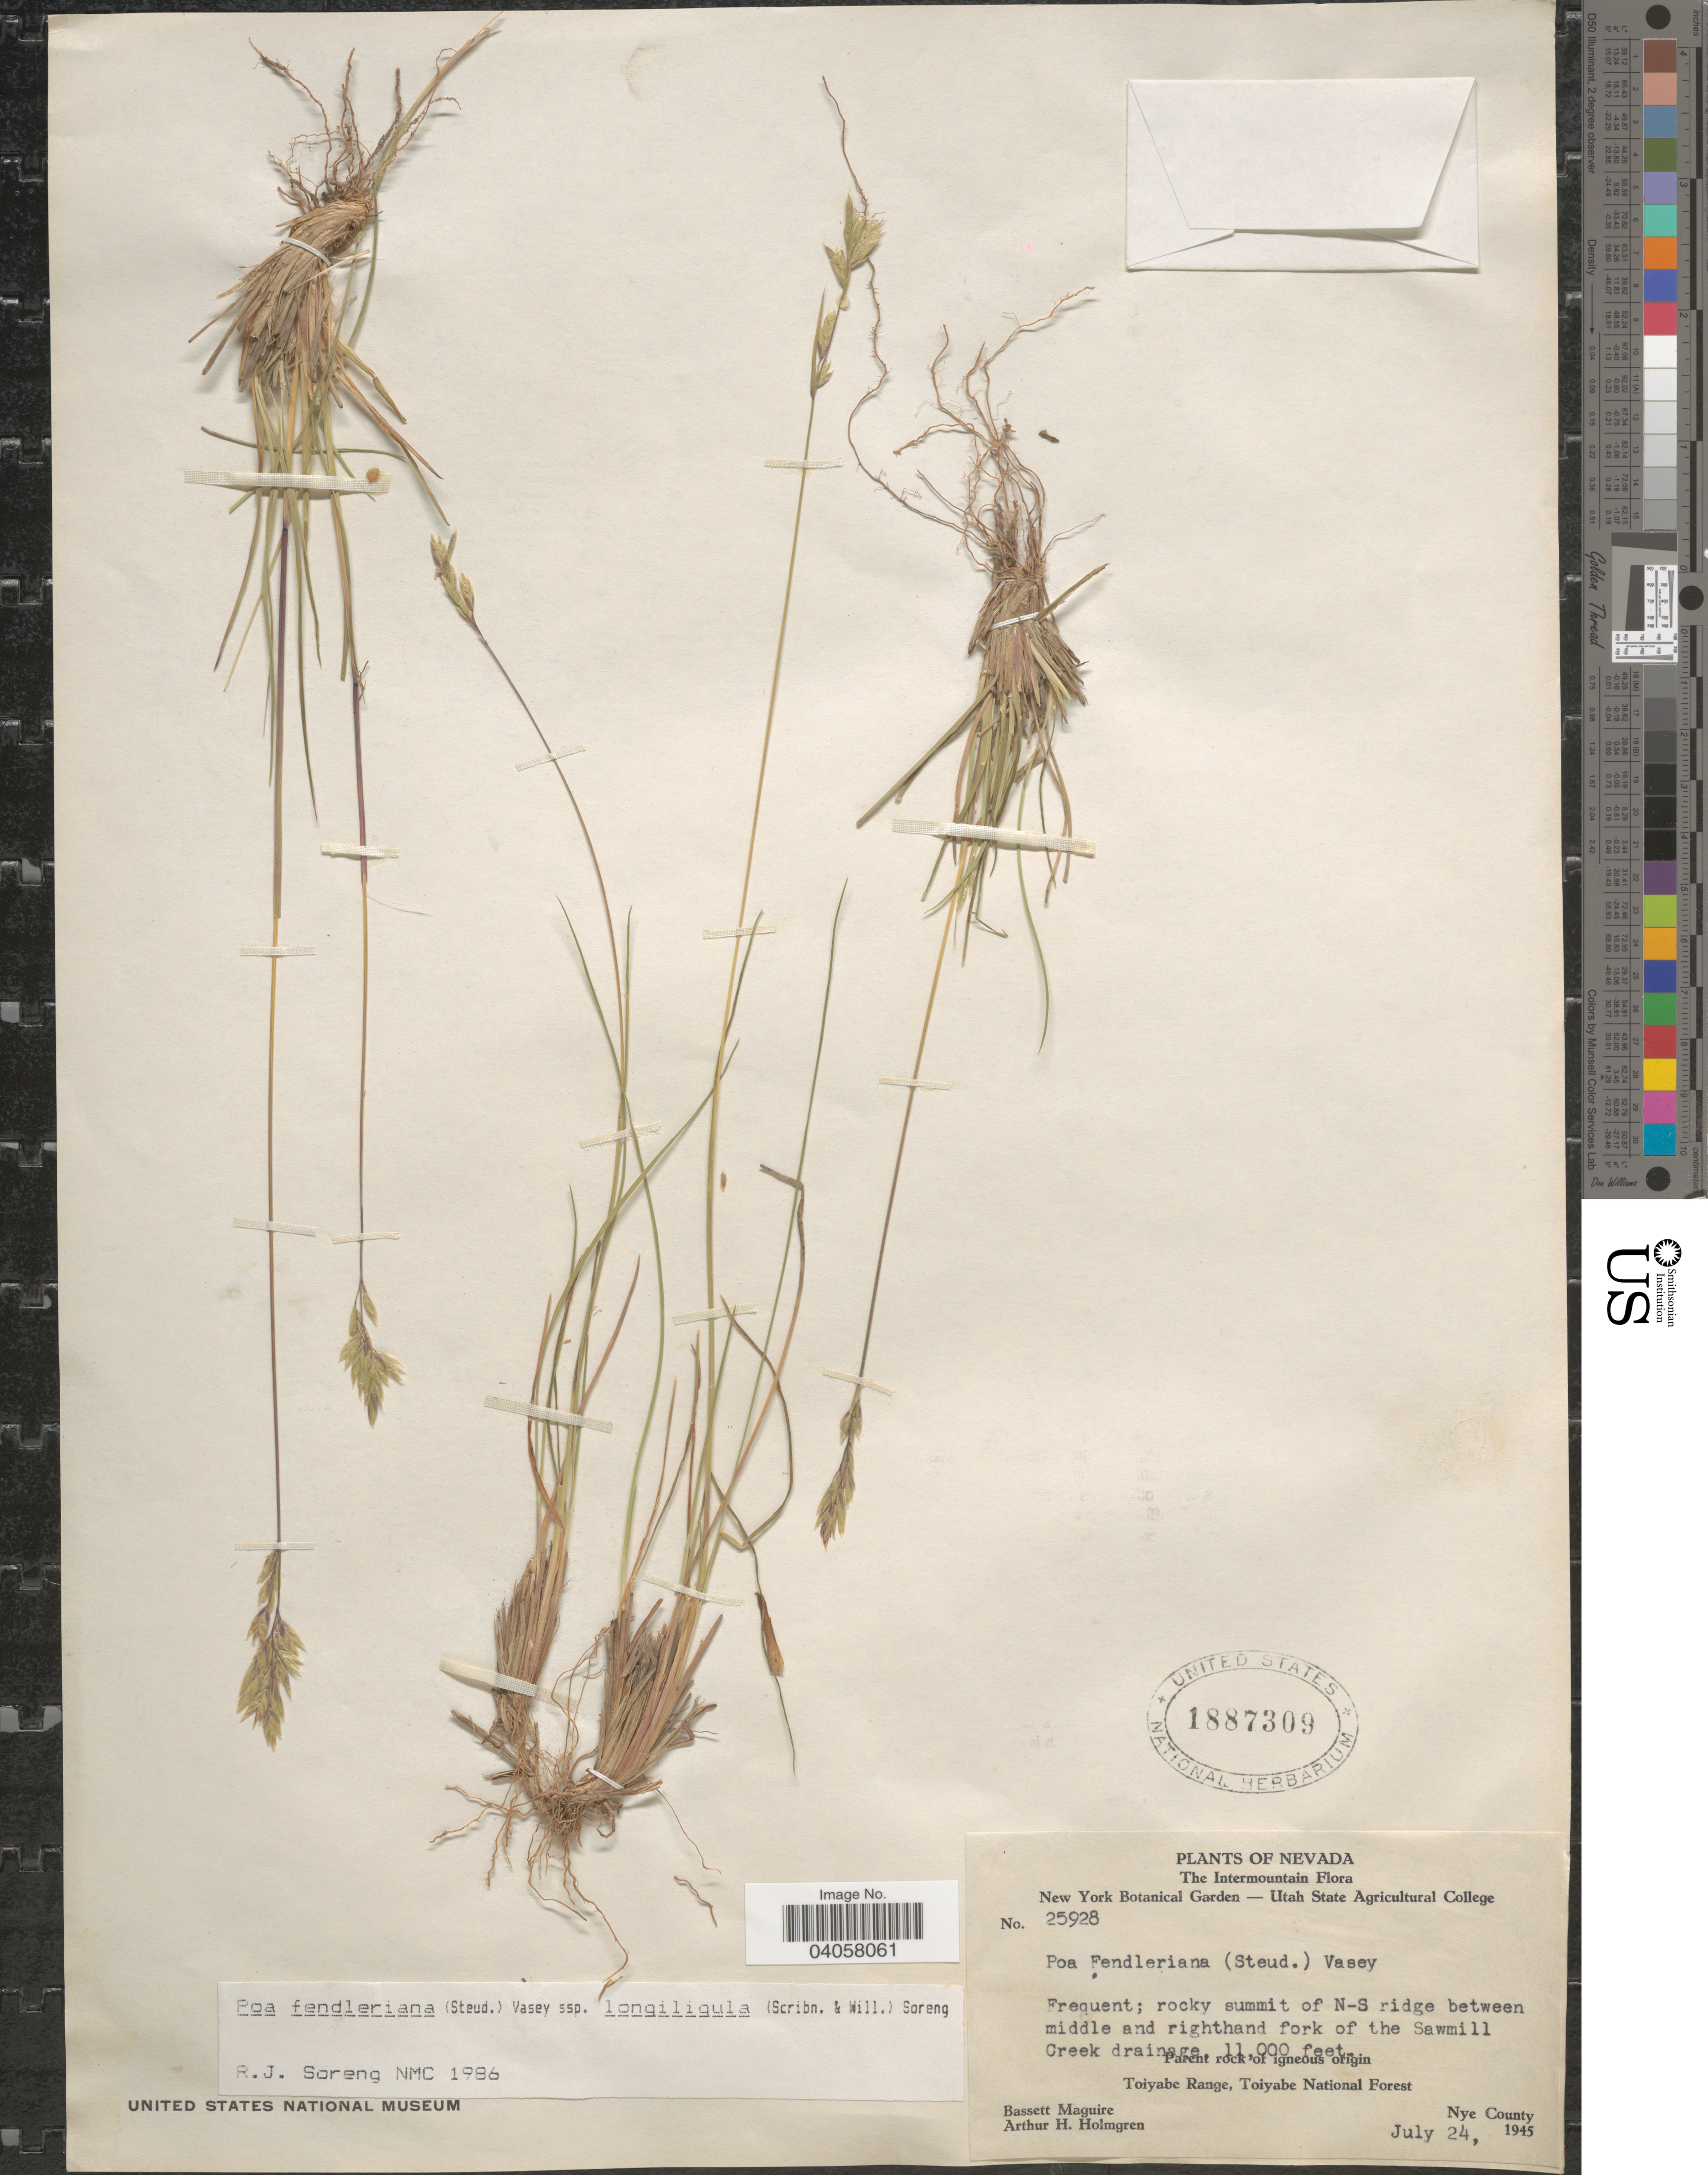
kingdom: Plantae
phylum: Tracheophyta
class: Liliopsida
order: Poales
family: Poaceae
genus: Poa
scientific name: Poa fendleriana subsp. longiligula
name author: (Scribn. & T.A. Williams) Soreng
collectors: B. Maguire & A. H. Holmgren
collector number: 25928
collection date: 1945-07-24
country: United States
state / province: Nevada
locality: The Intermountain. Rocky summit of N-S ridge between middle end and righthand fork of the Sawmill Creek drainage. Toiyabe Range, Toiyabe National Forest. Nye County.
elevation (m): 3353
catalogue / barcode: US 1887309